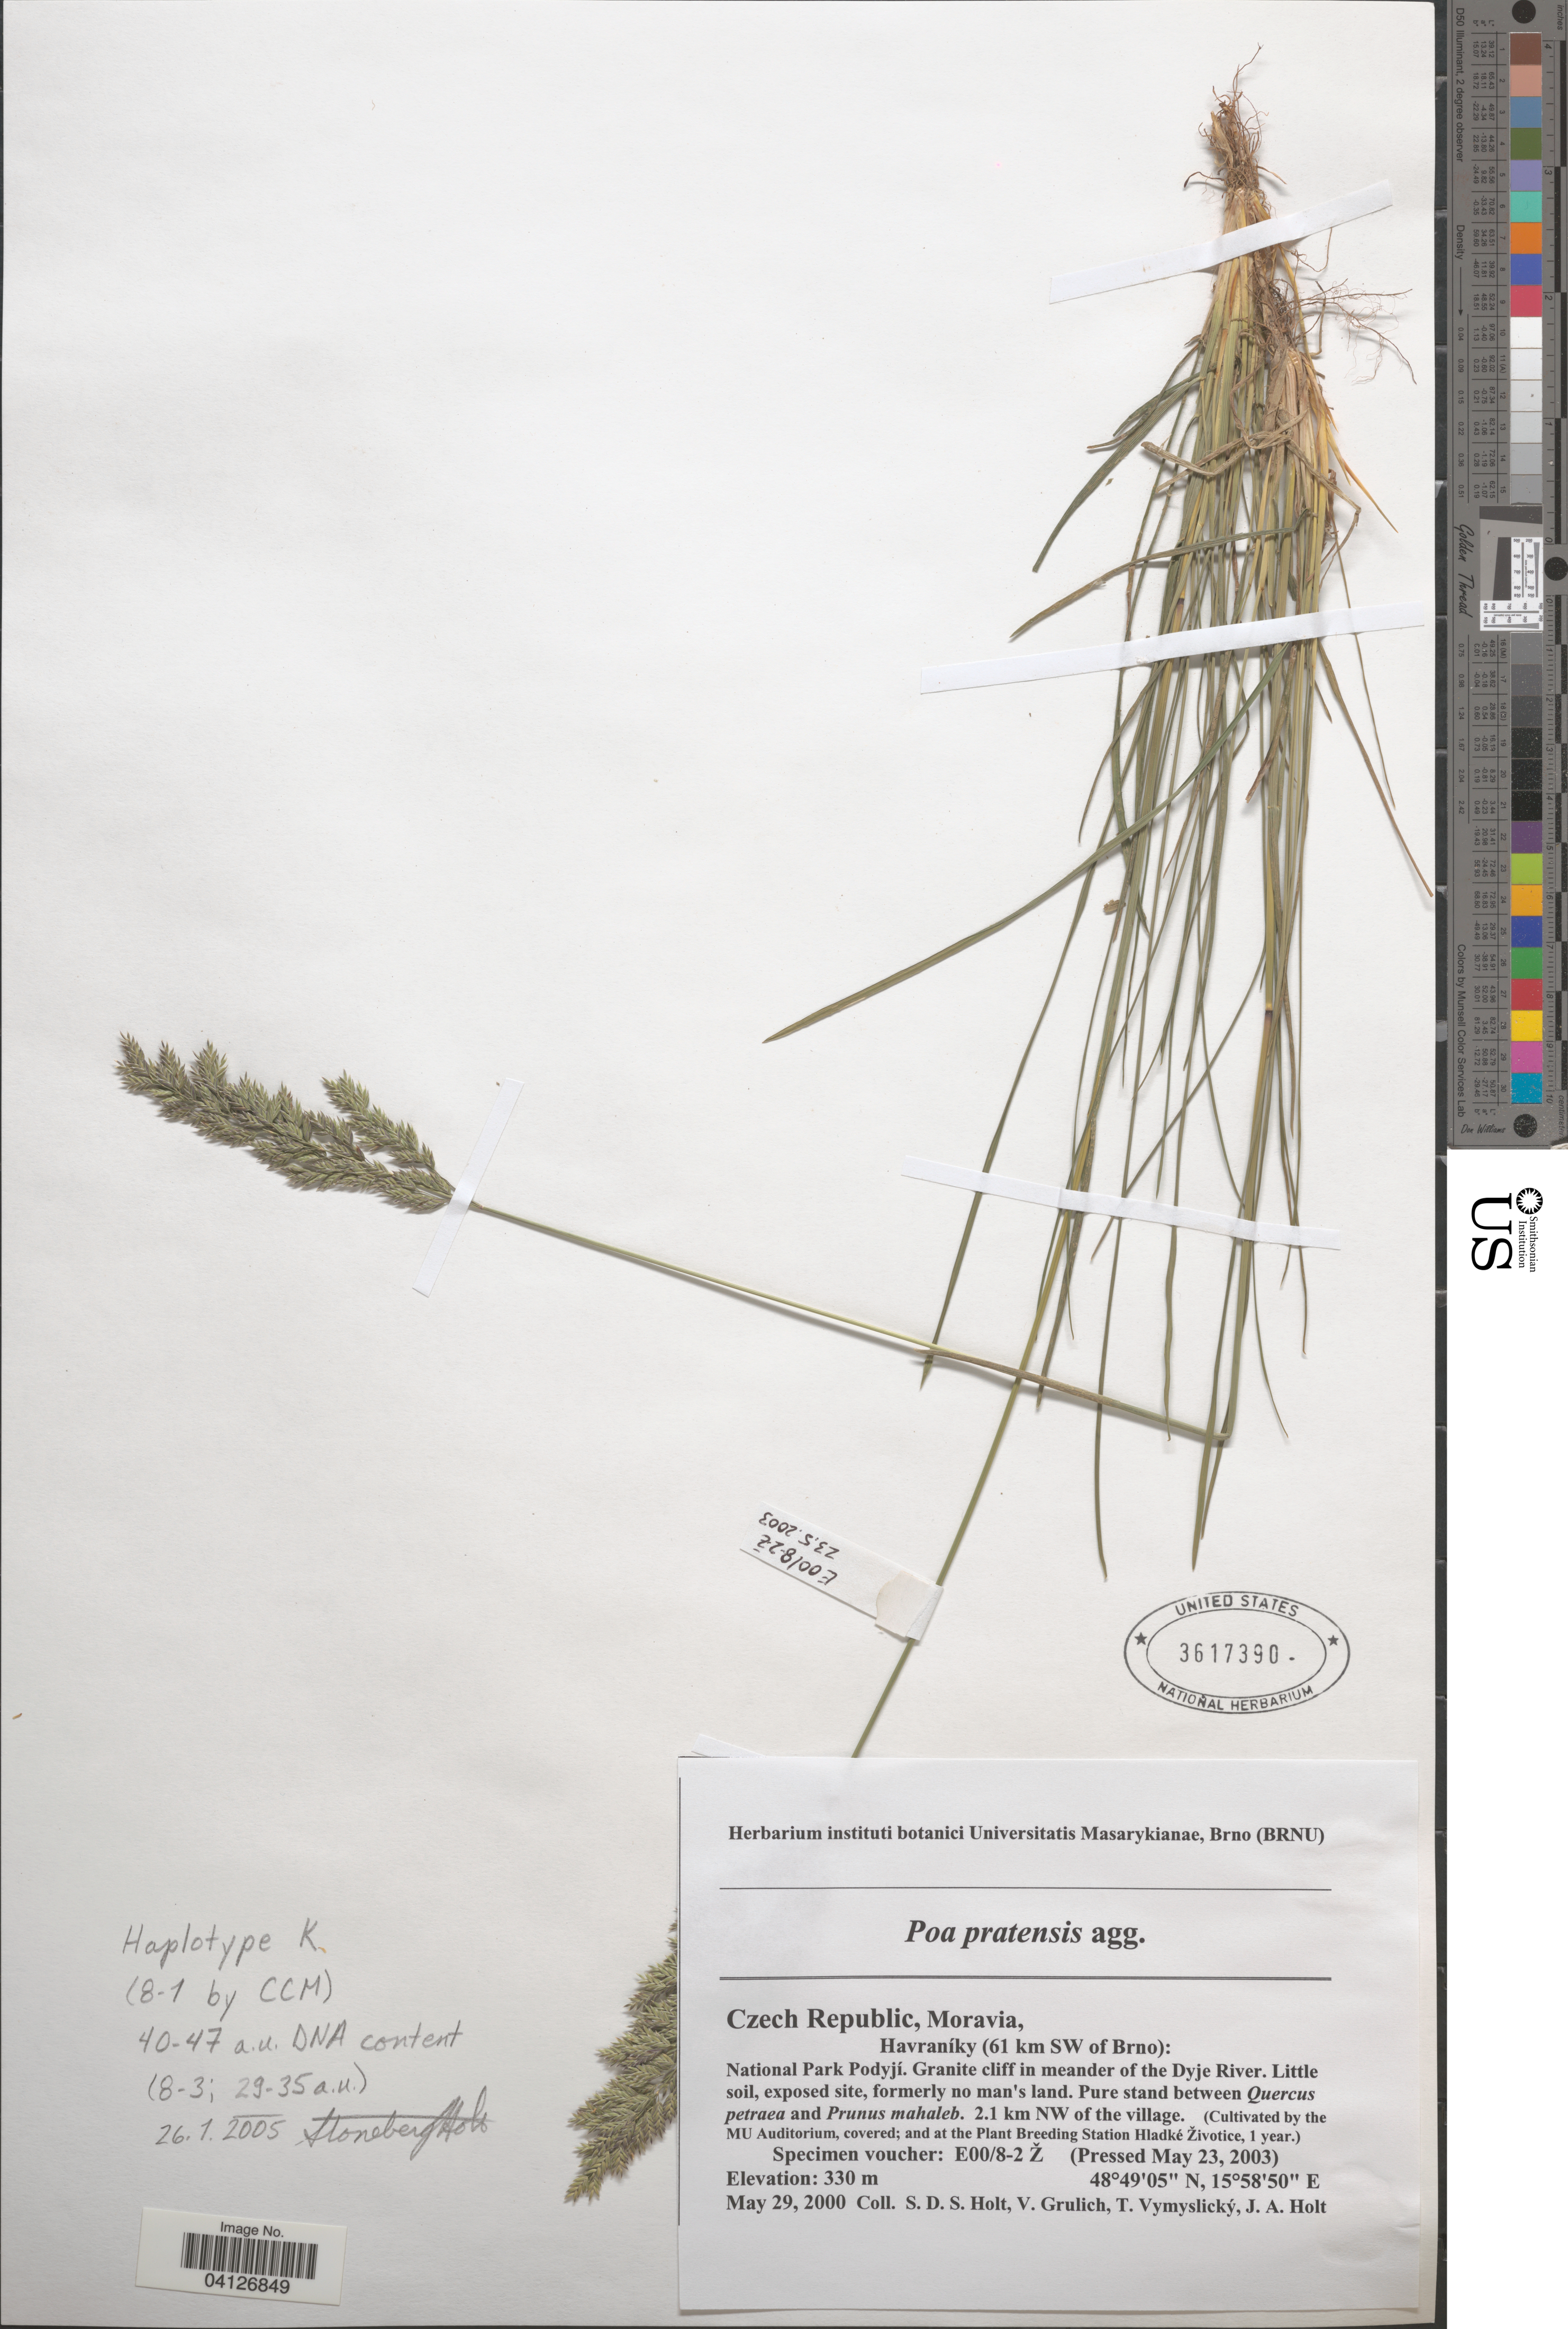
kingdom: Plantae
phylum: Tracheophyta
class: Liliopsida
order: Poales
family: Poaceae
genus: Poa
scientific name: Poa pratensis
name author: L.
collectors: Ex herb. instituti botanici Universitatis Masarykianae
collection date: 2003-05-23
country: Czechia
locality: By the MU Auditorium, covered; and at the Plant Breeding Station Hladké Životice, 1 year.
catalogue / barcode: US 3617390